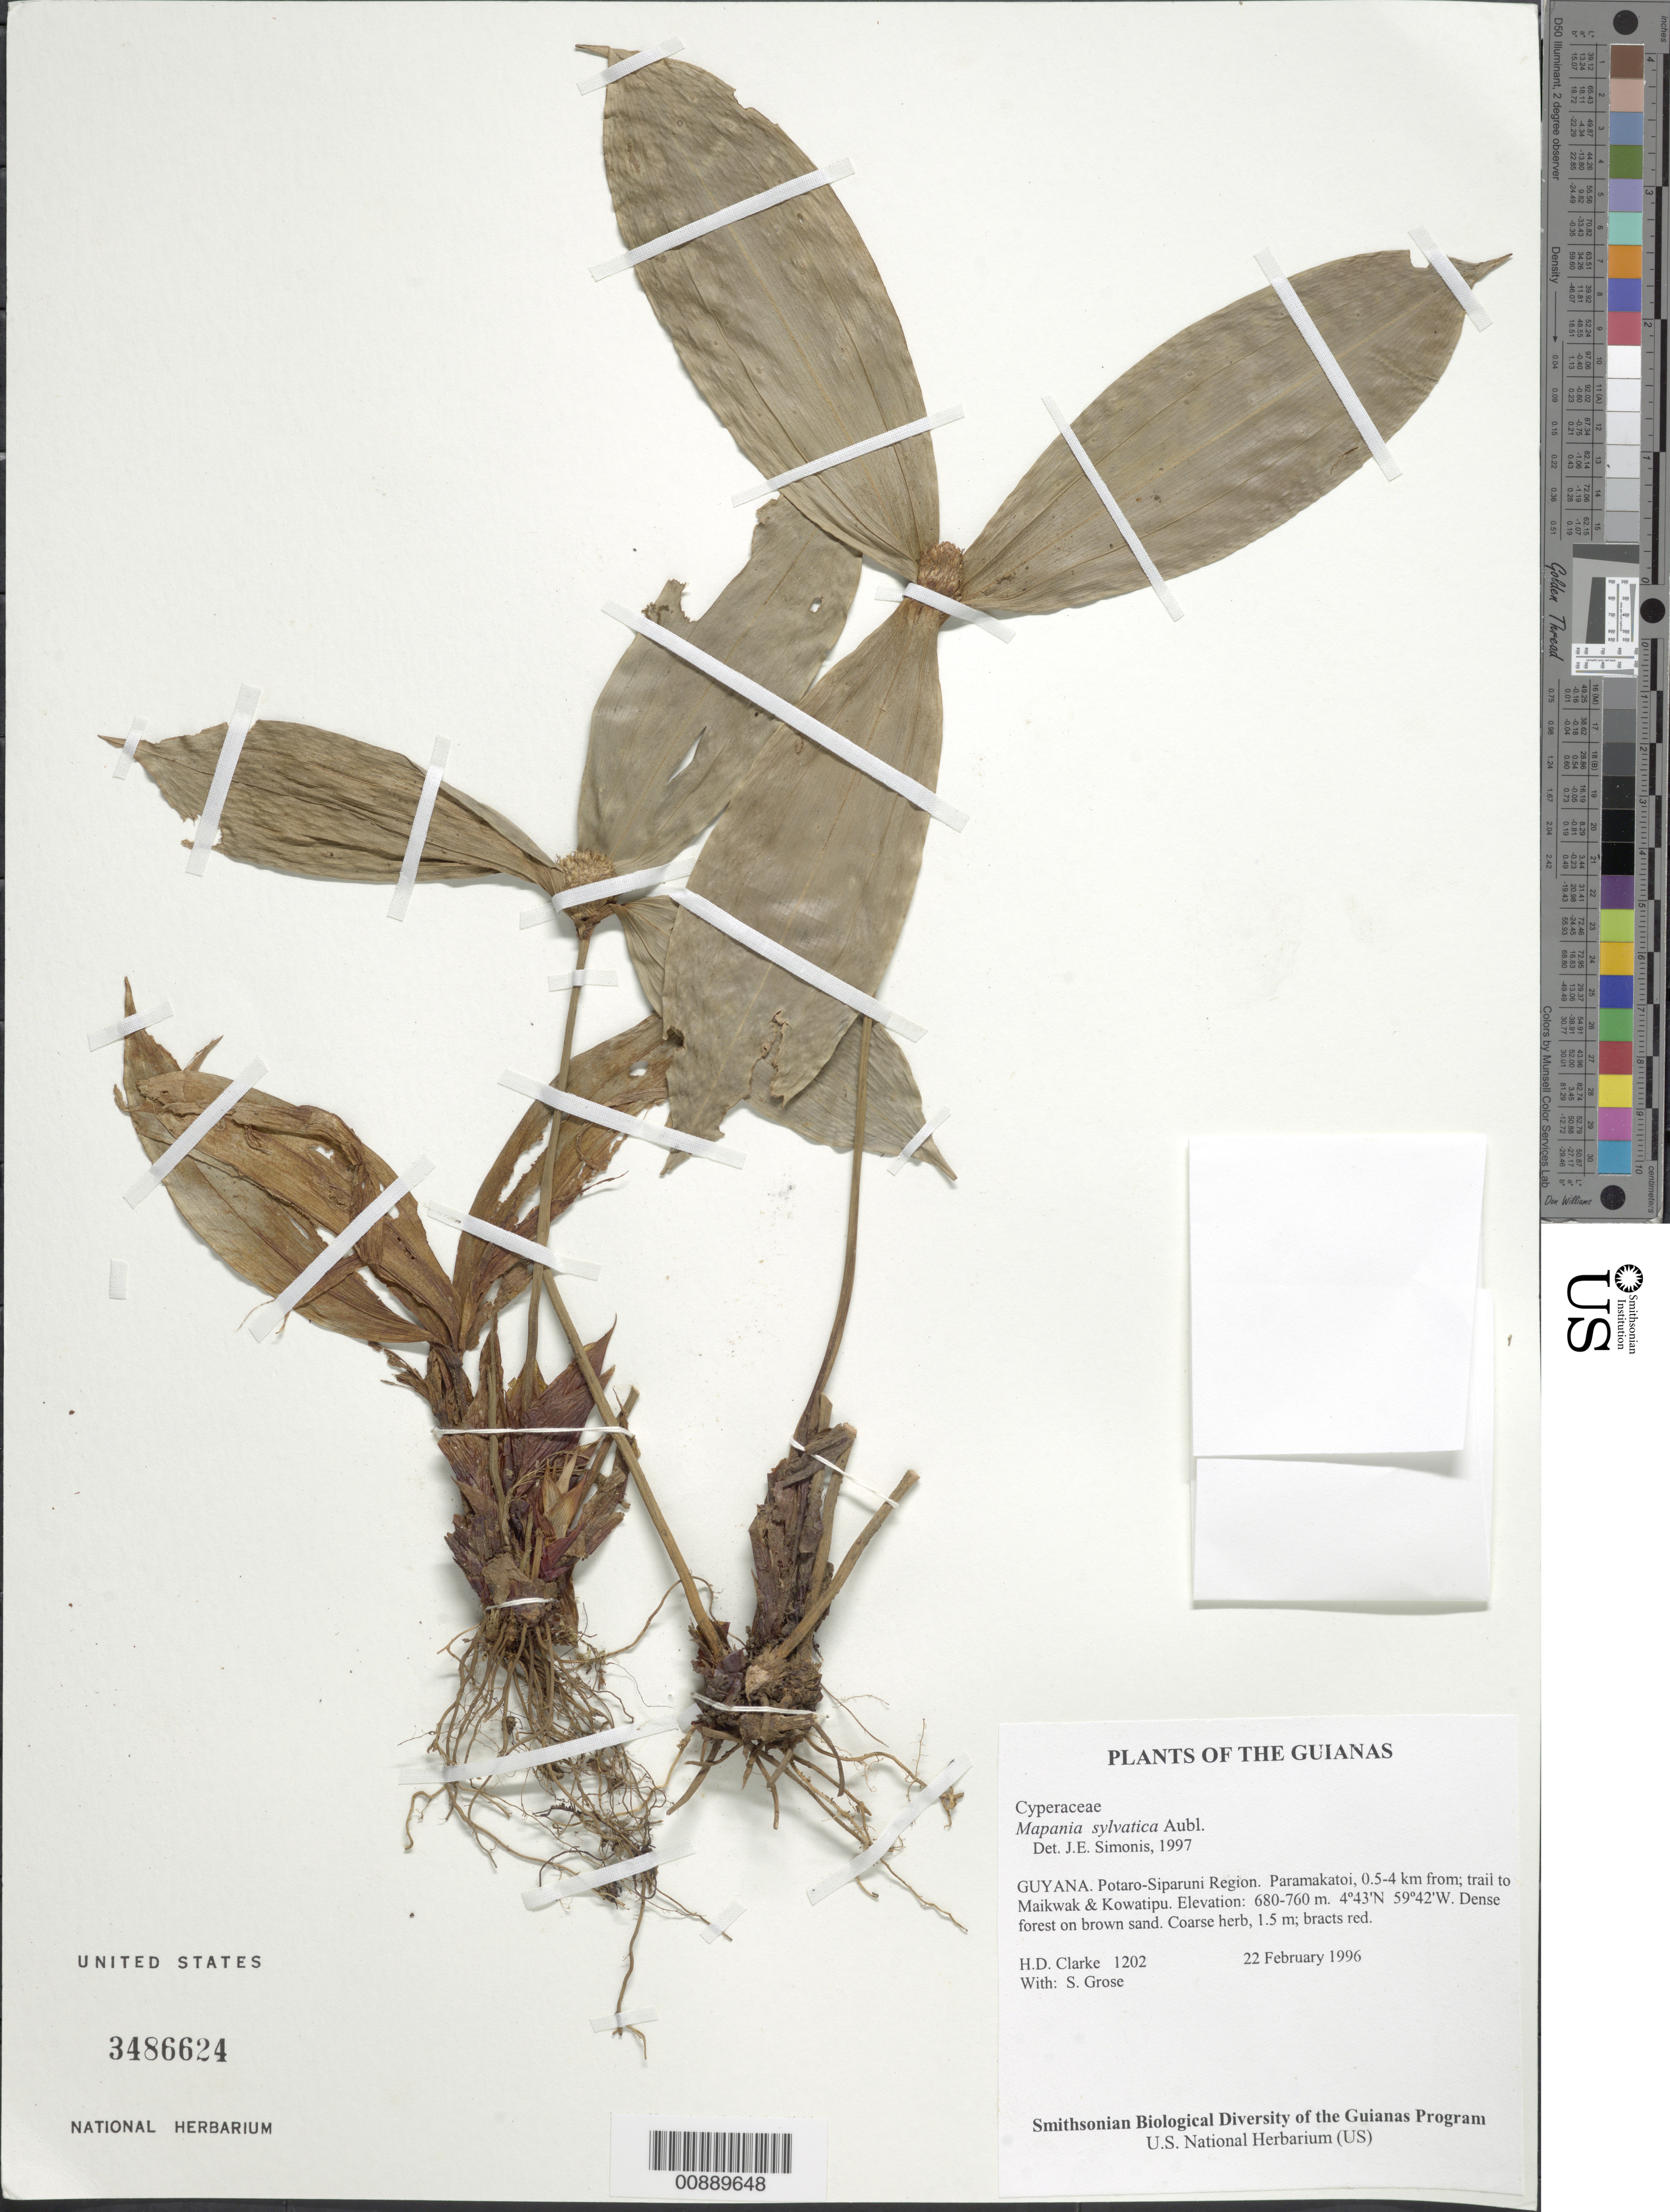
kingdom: Plantae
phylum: Tracheophyta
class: Liliopsida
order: Poales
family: Cyperaceae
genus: Mapania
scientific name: Mapania sylvatica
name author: Aubl.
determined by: Simonis, J. E., (U), Nationaal Herbarium Nederland, Utrecht University branch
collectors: H. D. Clarke & S. Grose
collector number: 1202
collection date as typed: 22 February 1996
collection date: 1996-02-22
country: Guyana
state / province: Potaro-Siparuni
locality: Paramakatoi, 0.5-4 km from; trail to Maikwak & Kowatipu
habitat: Dense forest on brown sand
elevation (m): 680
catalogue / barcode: US 3486624